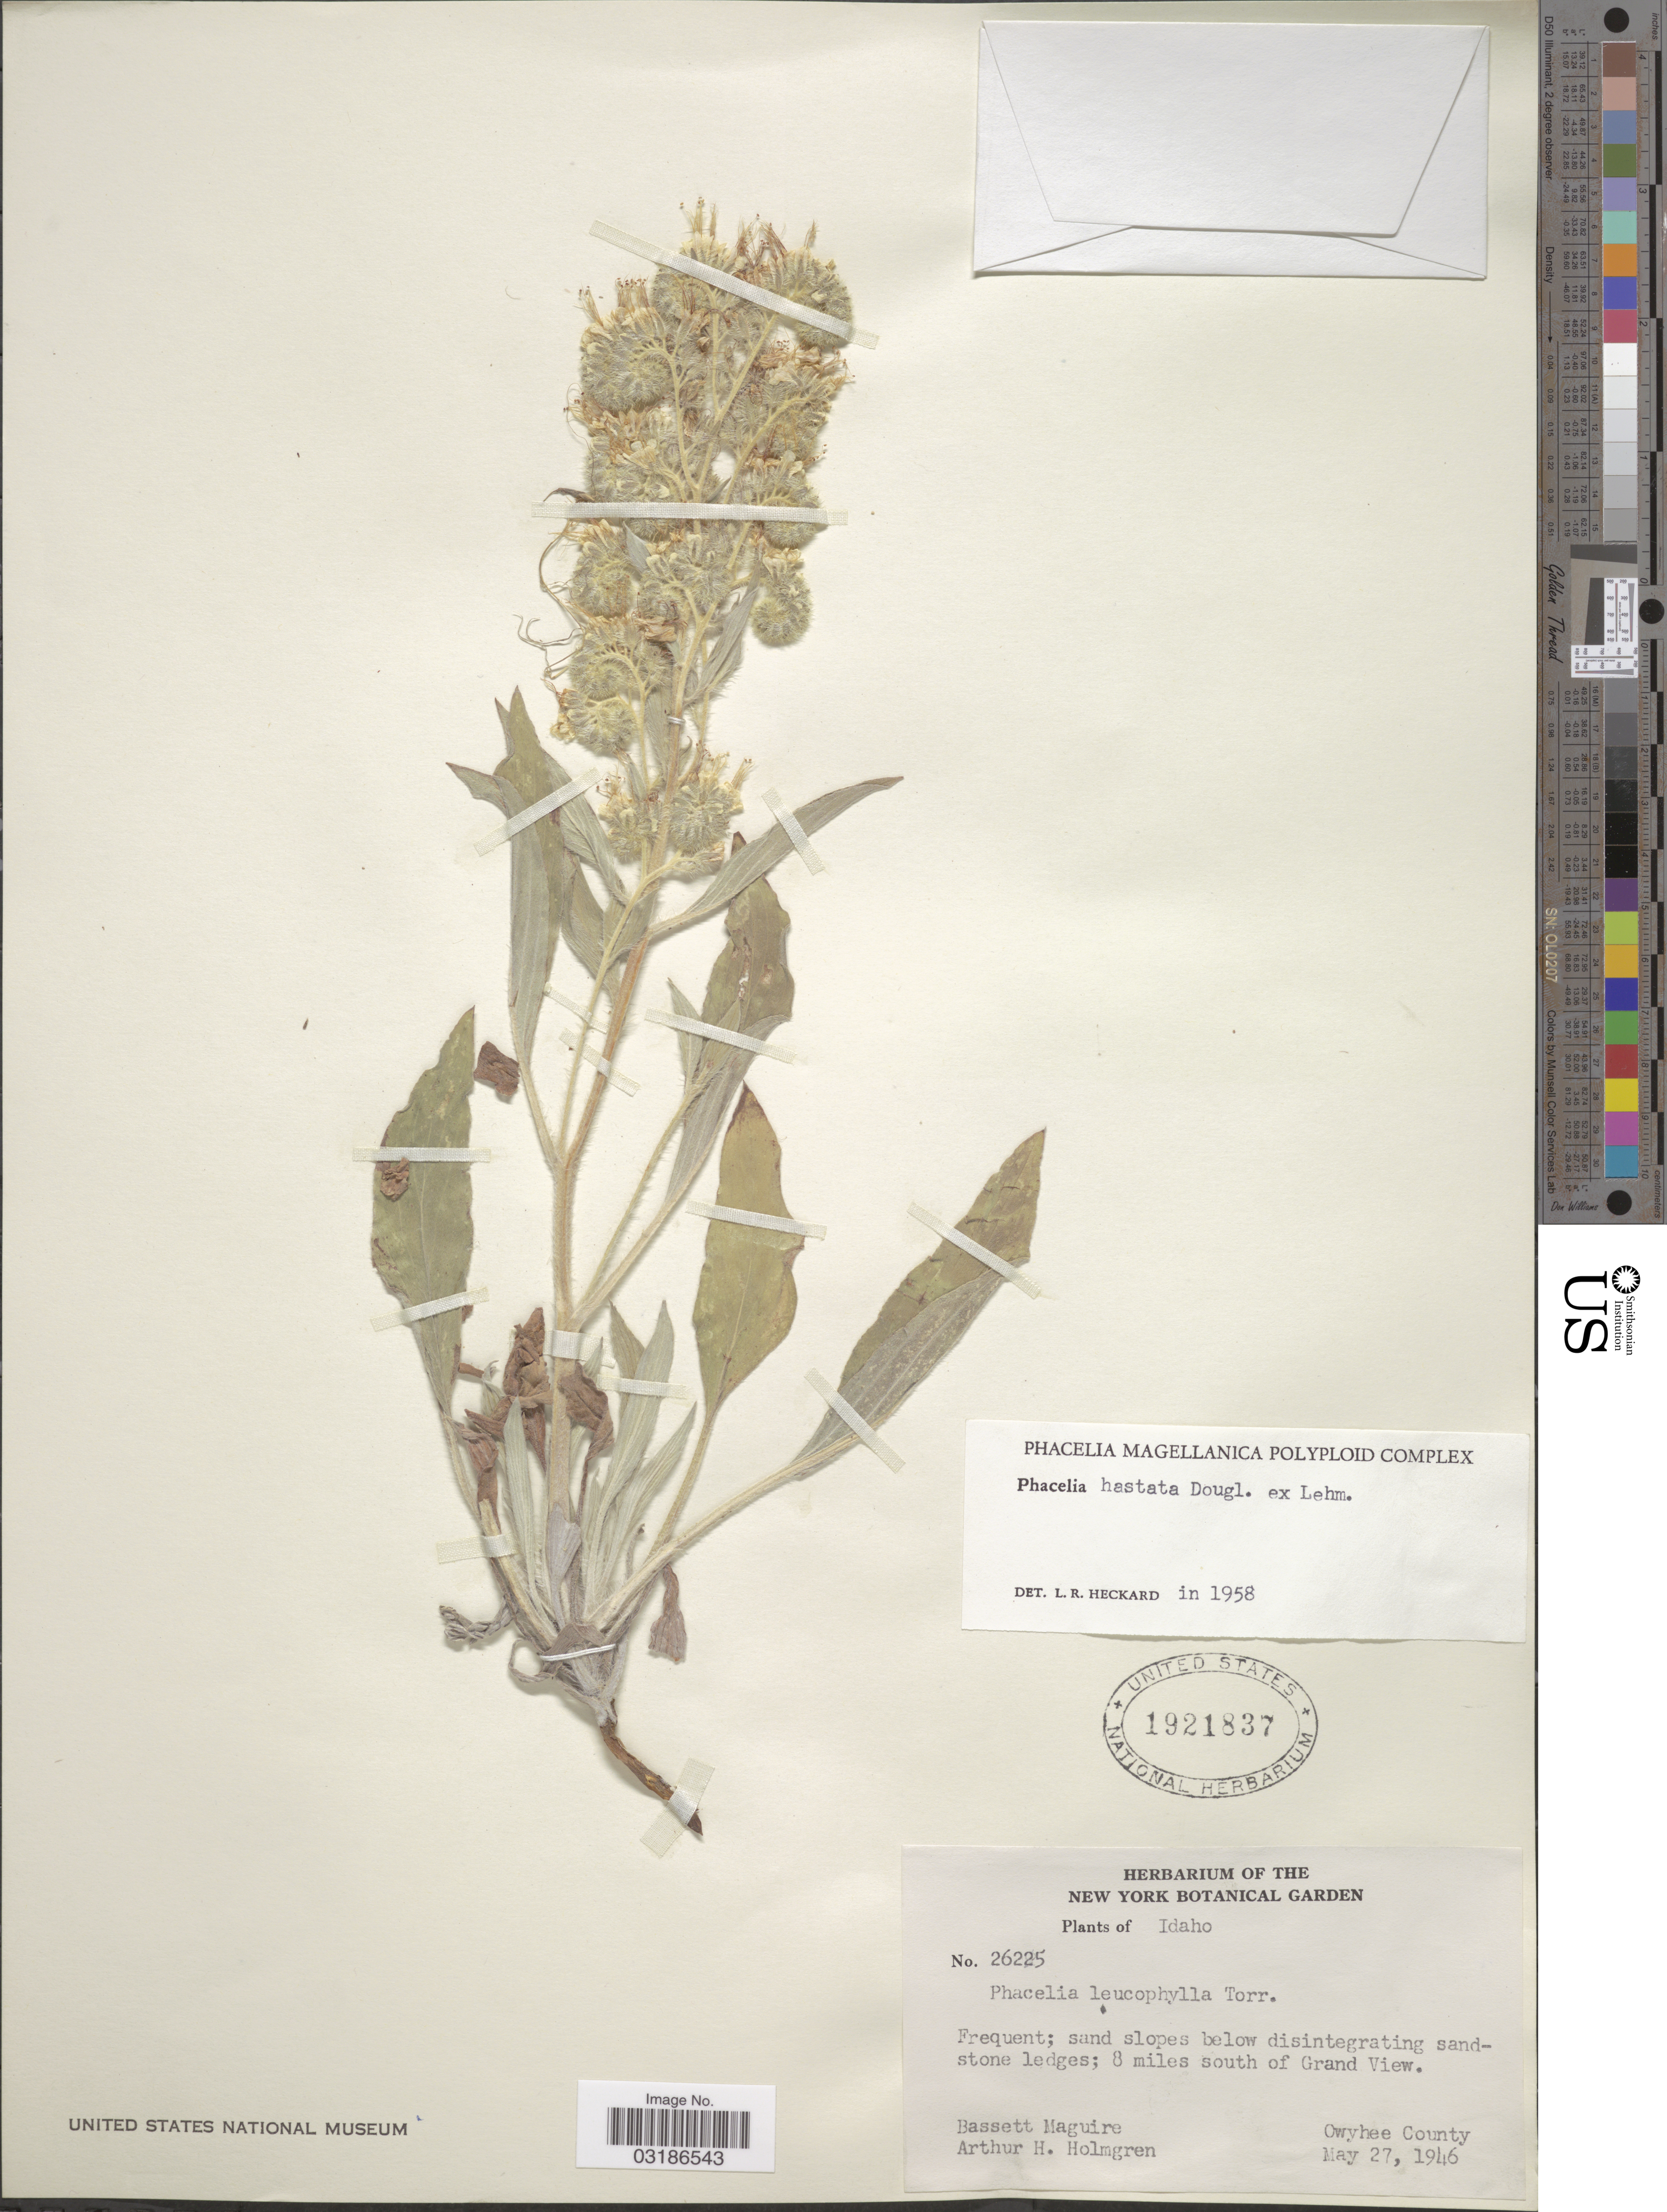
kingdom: Plantae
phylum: Tracheophyta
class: Magnoliopsida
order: Boraginales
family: Hydrophyllaceae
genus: Phacelia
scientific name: Phacelia hastata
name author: Douglas ex Lehm.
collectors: B. Maguire & A. H. Holmgren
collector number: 26225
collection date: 1946-05-27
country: United States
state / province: Idaho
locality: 8 miles south of Grand View, Owyhee County.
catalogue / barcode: US 1921837